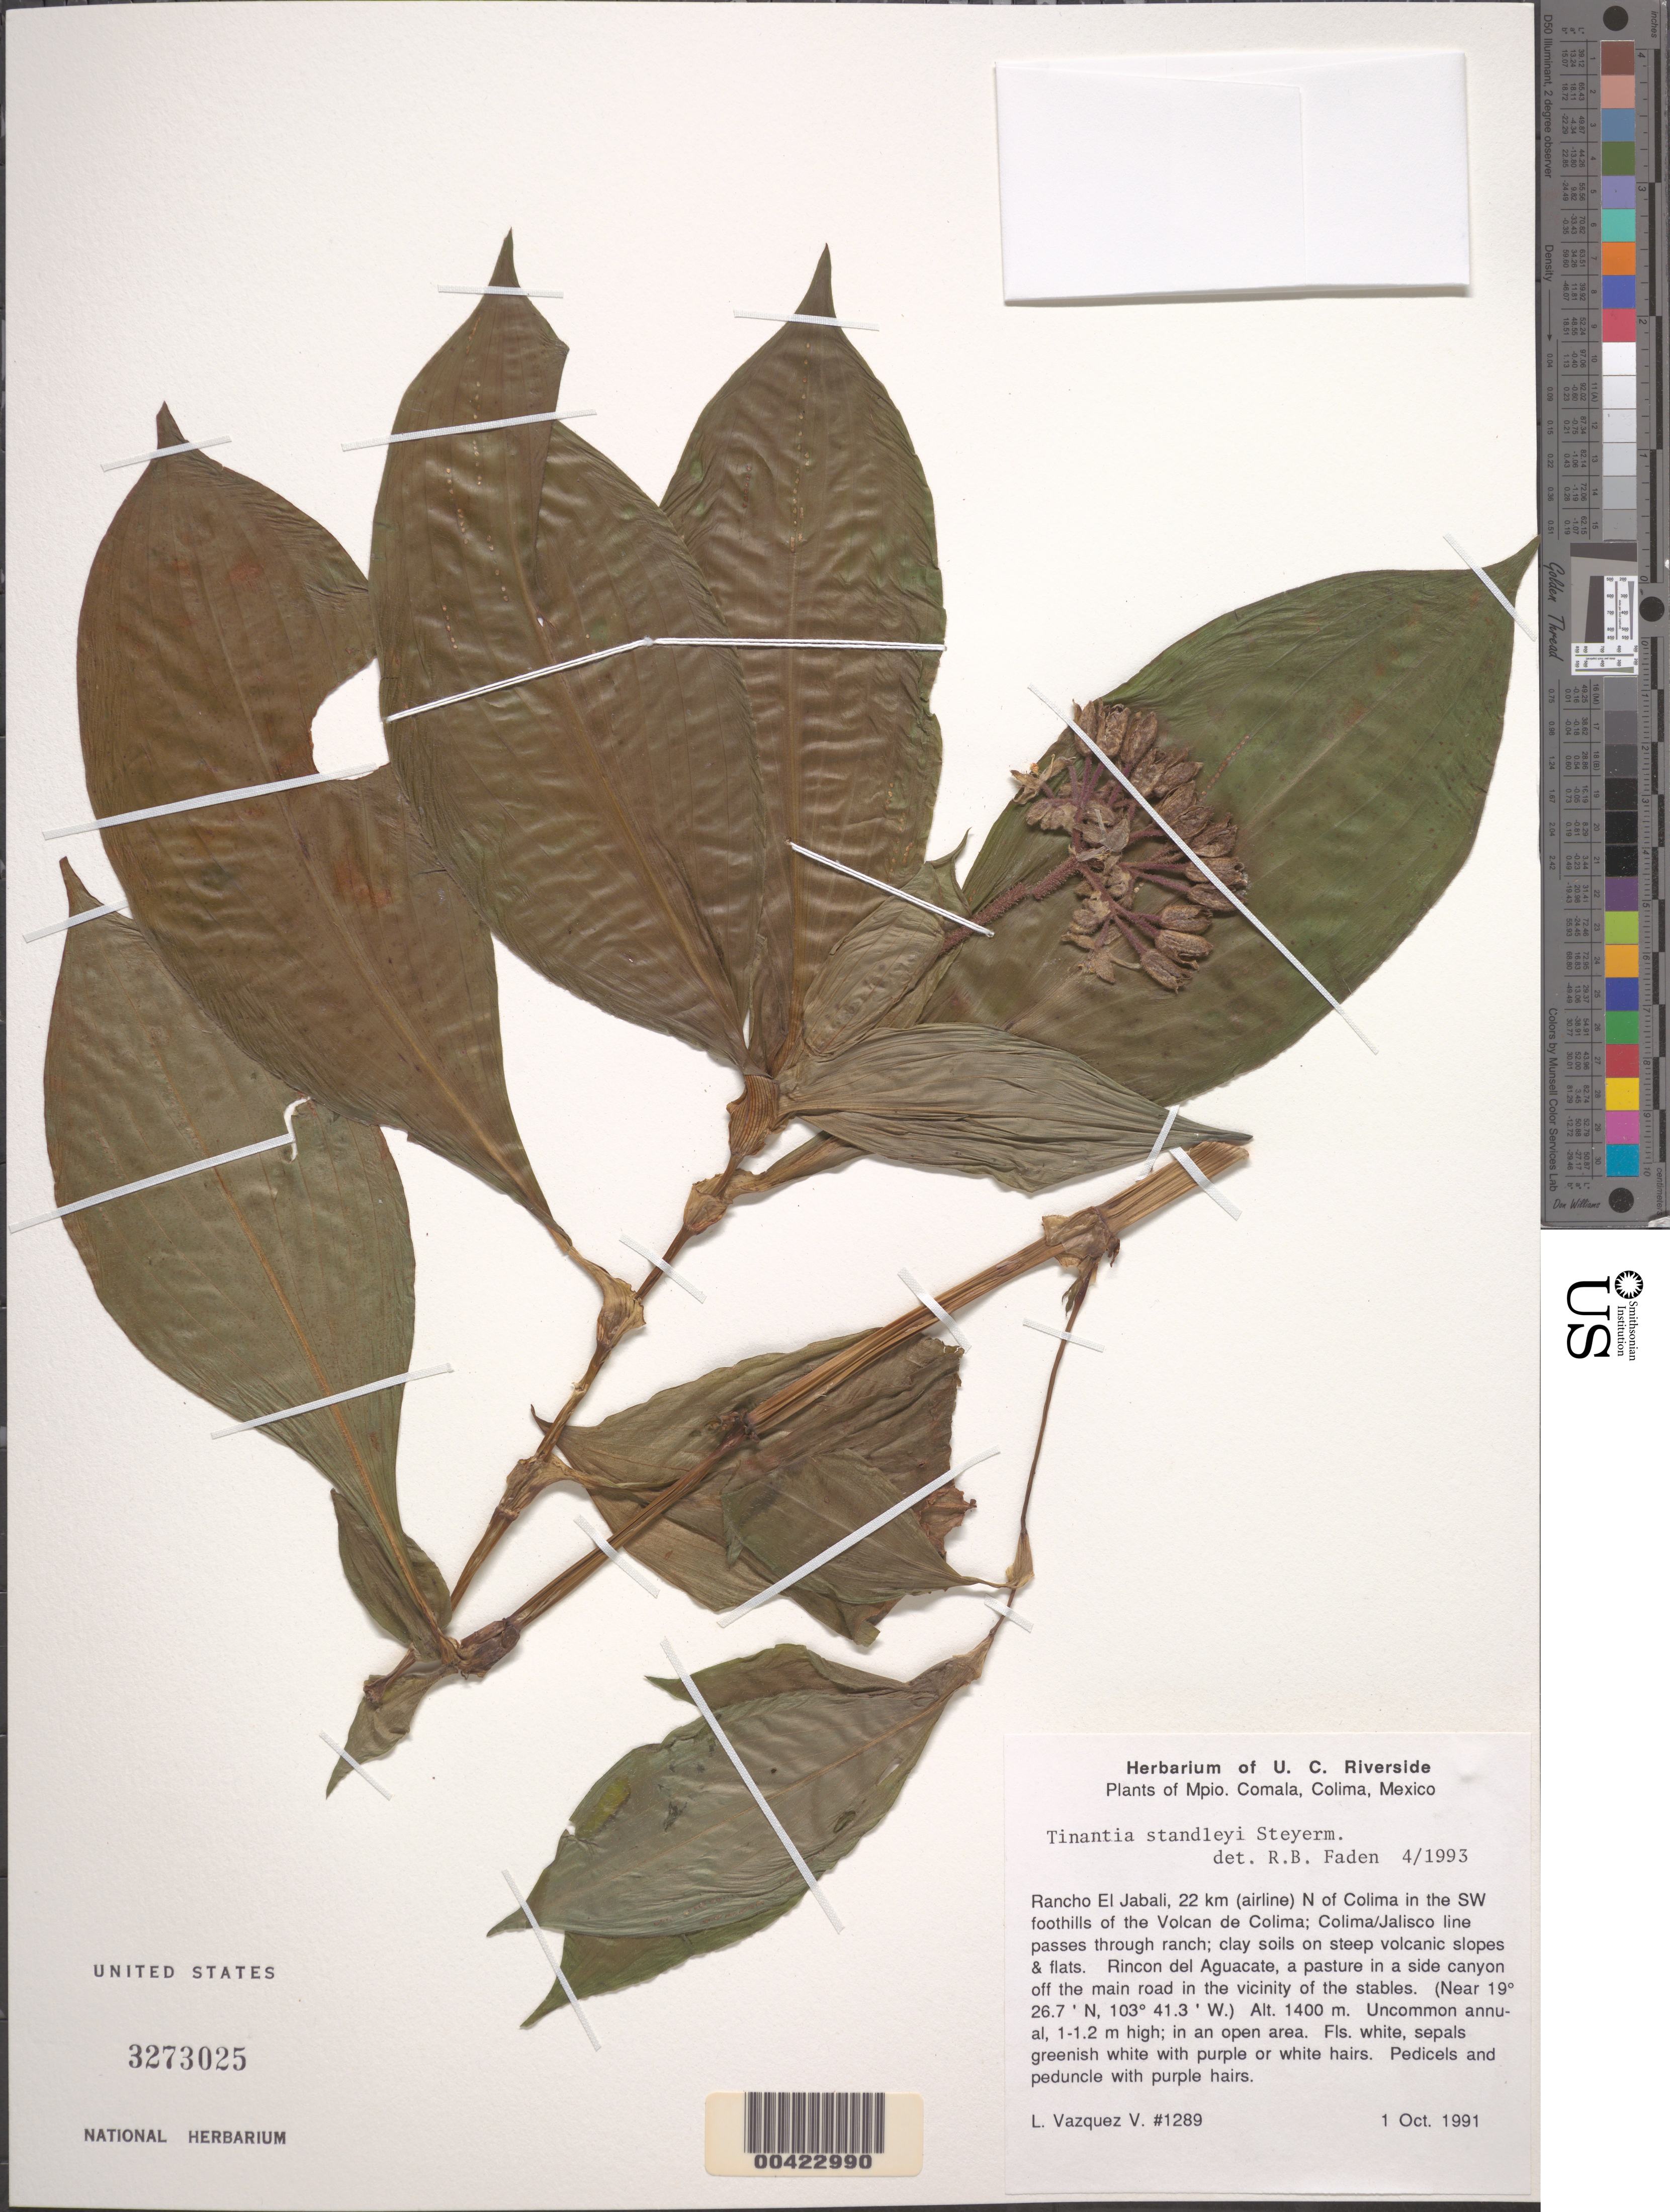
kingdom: Plantae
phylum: Tracheophyta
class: Liliopsida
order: Commelinales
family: Commelinaceae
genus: Tinantia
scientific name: Tinantia standleyi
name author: Steyerm.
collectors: L. Vazquez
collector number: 1289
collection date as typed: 01 Oct 1991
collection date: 1991-10-01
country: Mexico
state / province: Colima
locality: Rancho El Jabali, N of Colima, Comala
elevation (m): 1400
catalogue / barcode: US 3273025